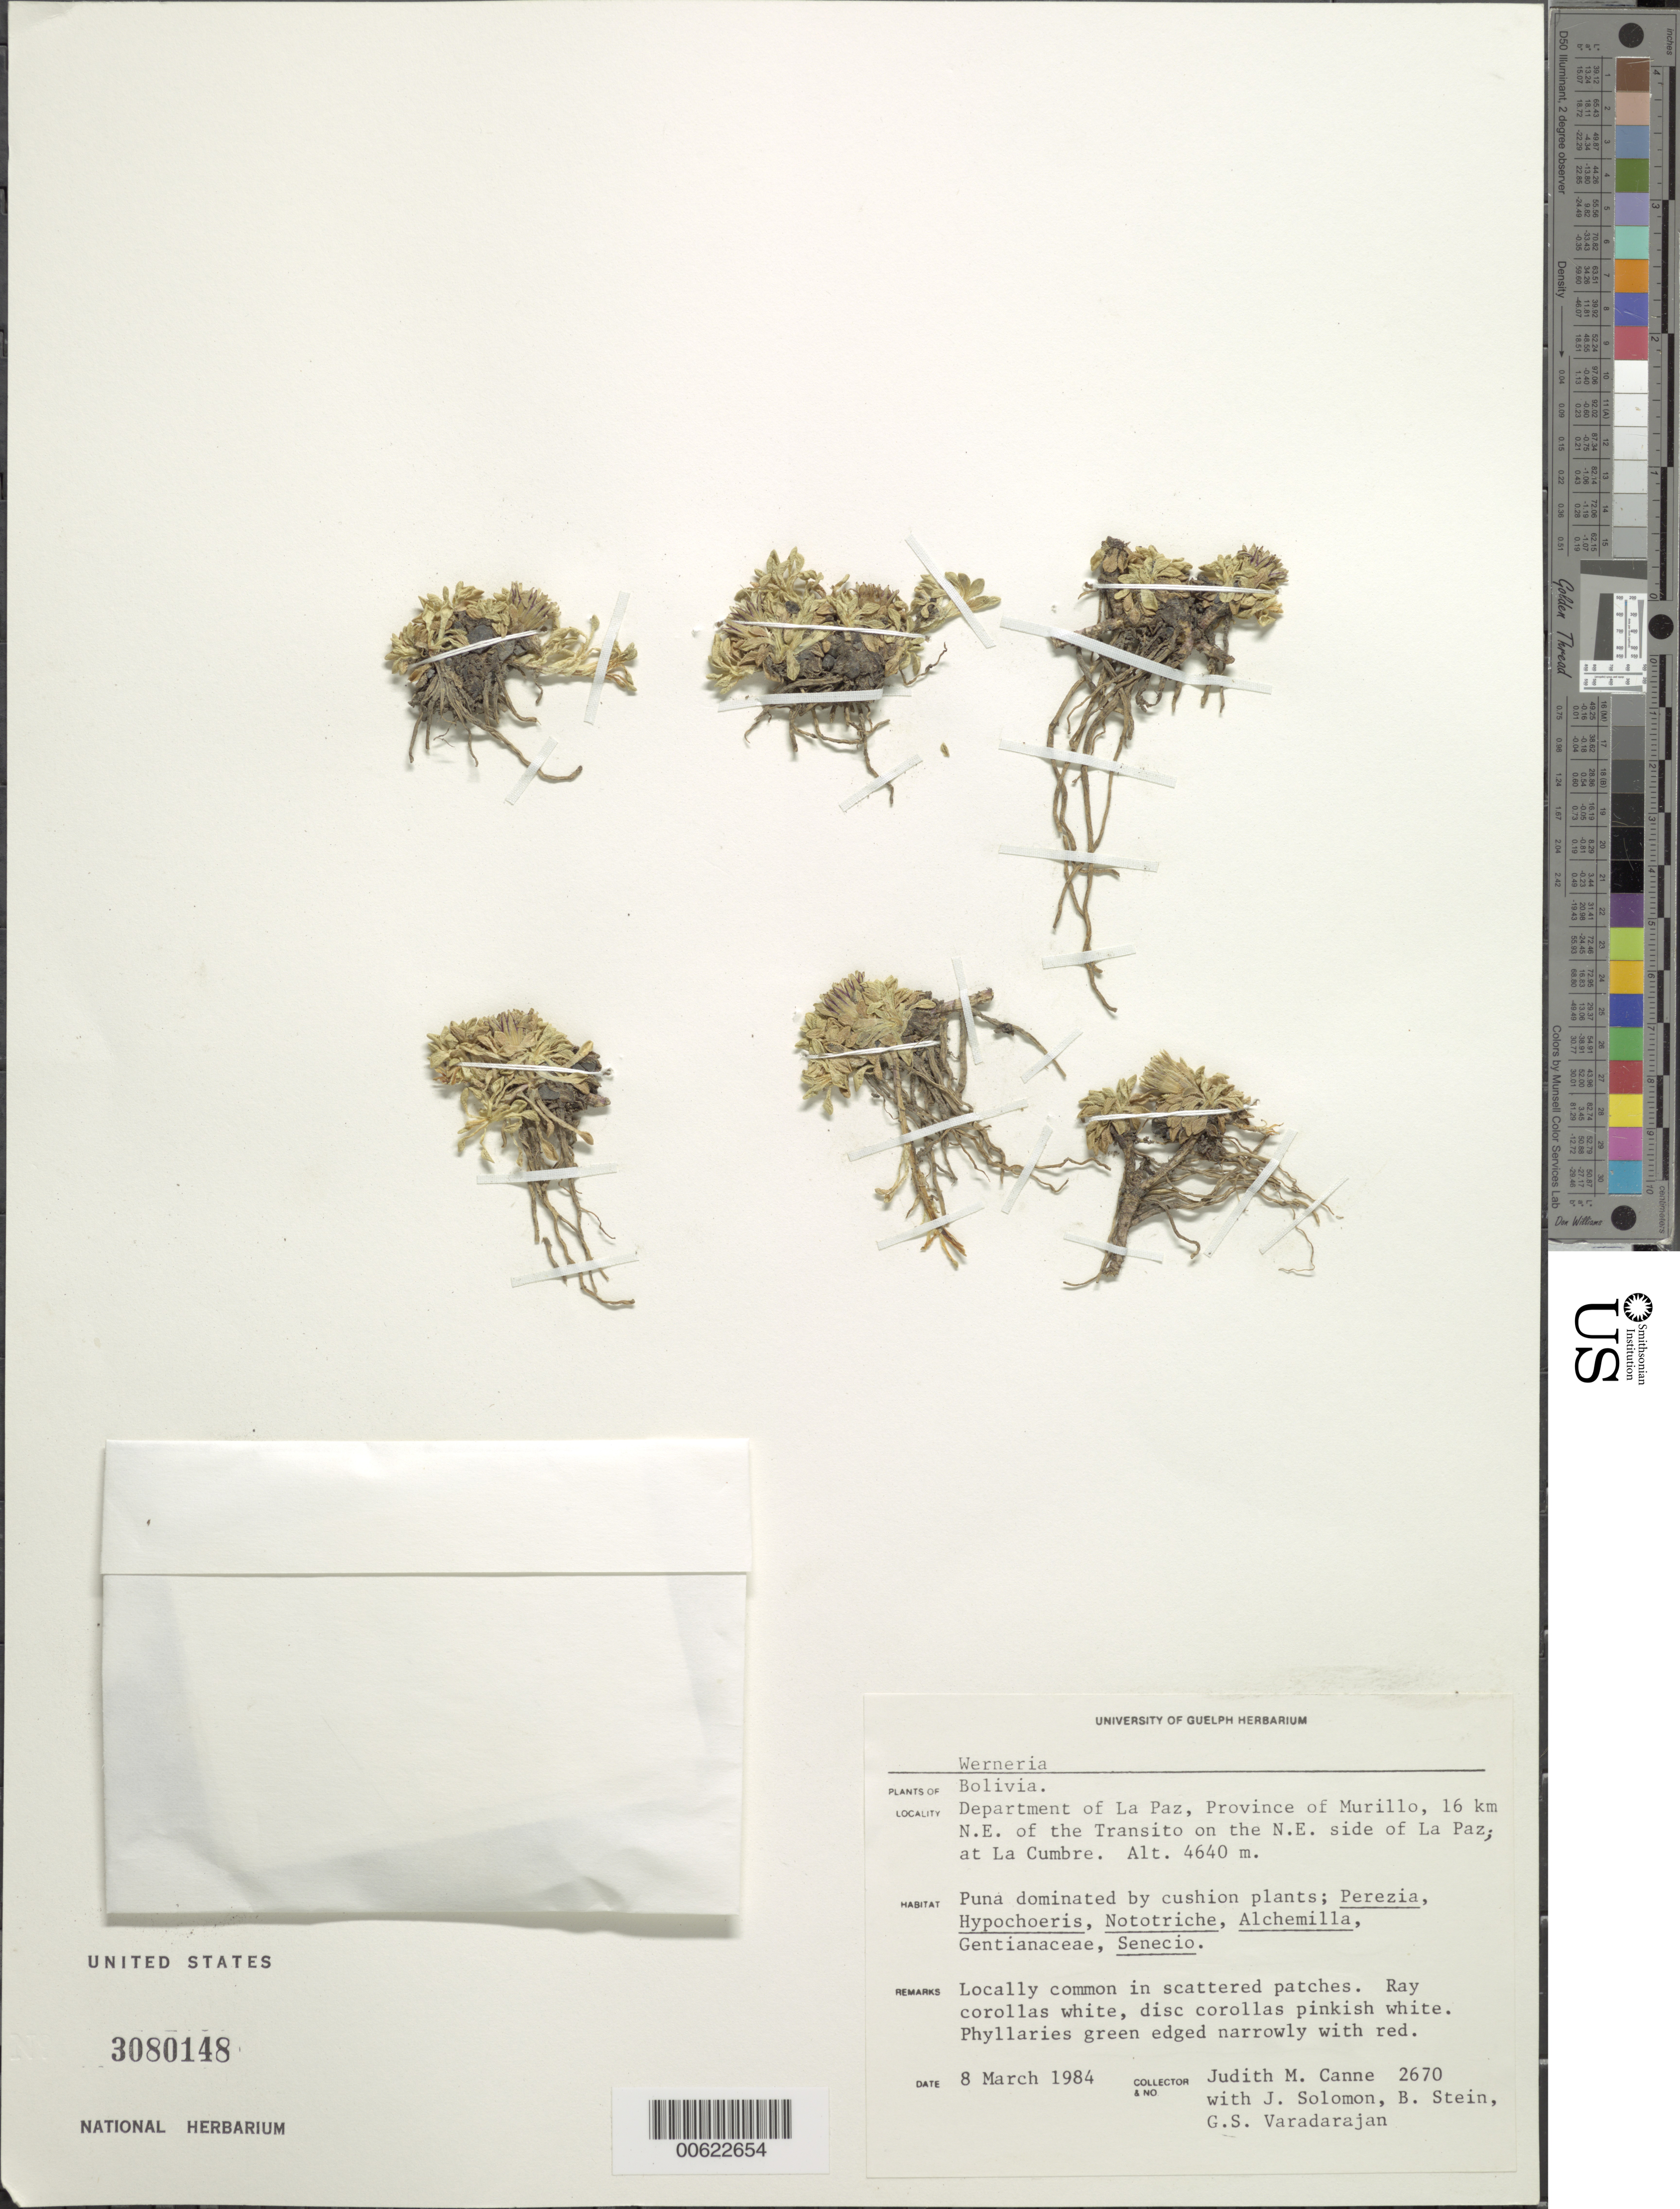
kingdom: Plantae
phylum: Tracheophyta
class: Magnoliopsida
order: Asterales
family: Asteraceae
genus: Werneria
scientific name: Werneria pectinata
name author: Lingelsh.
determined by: Funk, Vicki A., (BOT), Smithsonian Institution - National Museum of Natural History (UNITED STATES)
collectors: J. M. Canne-Hilliker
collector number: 2670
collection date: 1984-03-08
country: Bolivia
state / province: La Paz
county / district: Murillo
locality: Transito, 16 km NE of; NE side La Paz at La Cumbre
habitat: Puna dominants: Perezia, Hypochoeris, Nototriche, Alchemilla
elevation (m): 4640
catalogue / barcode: US 3080148